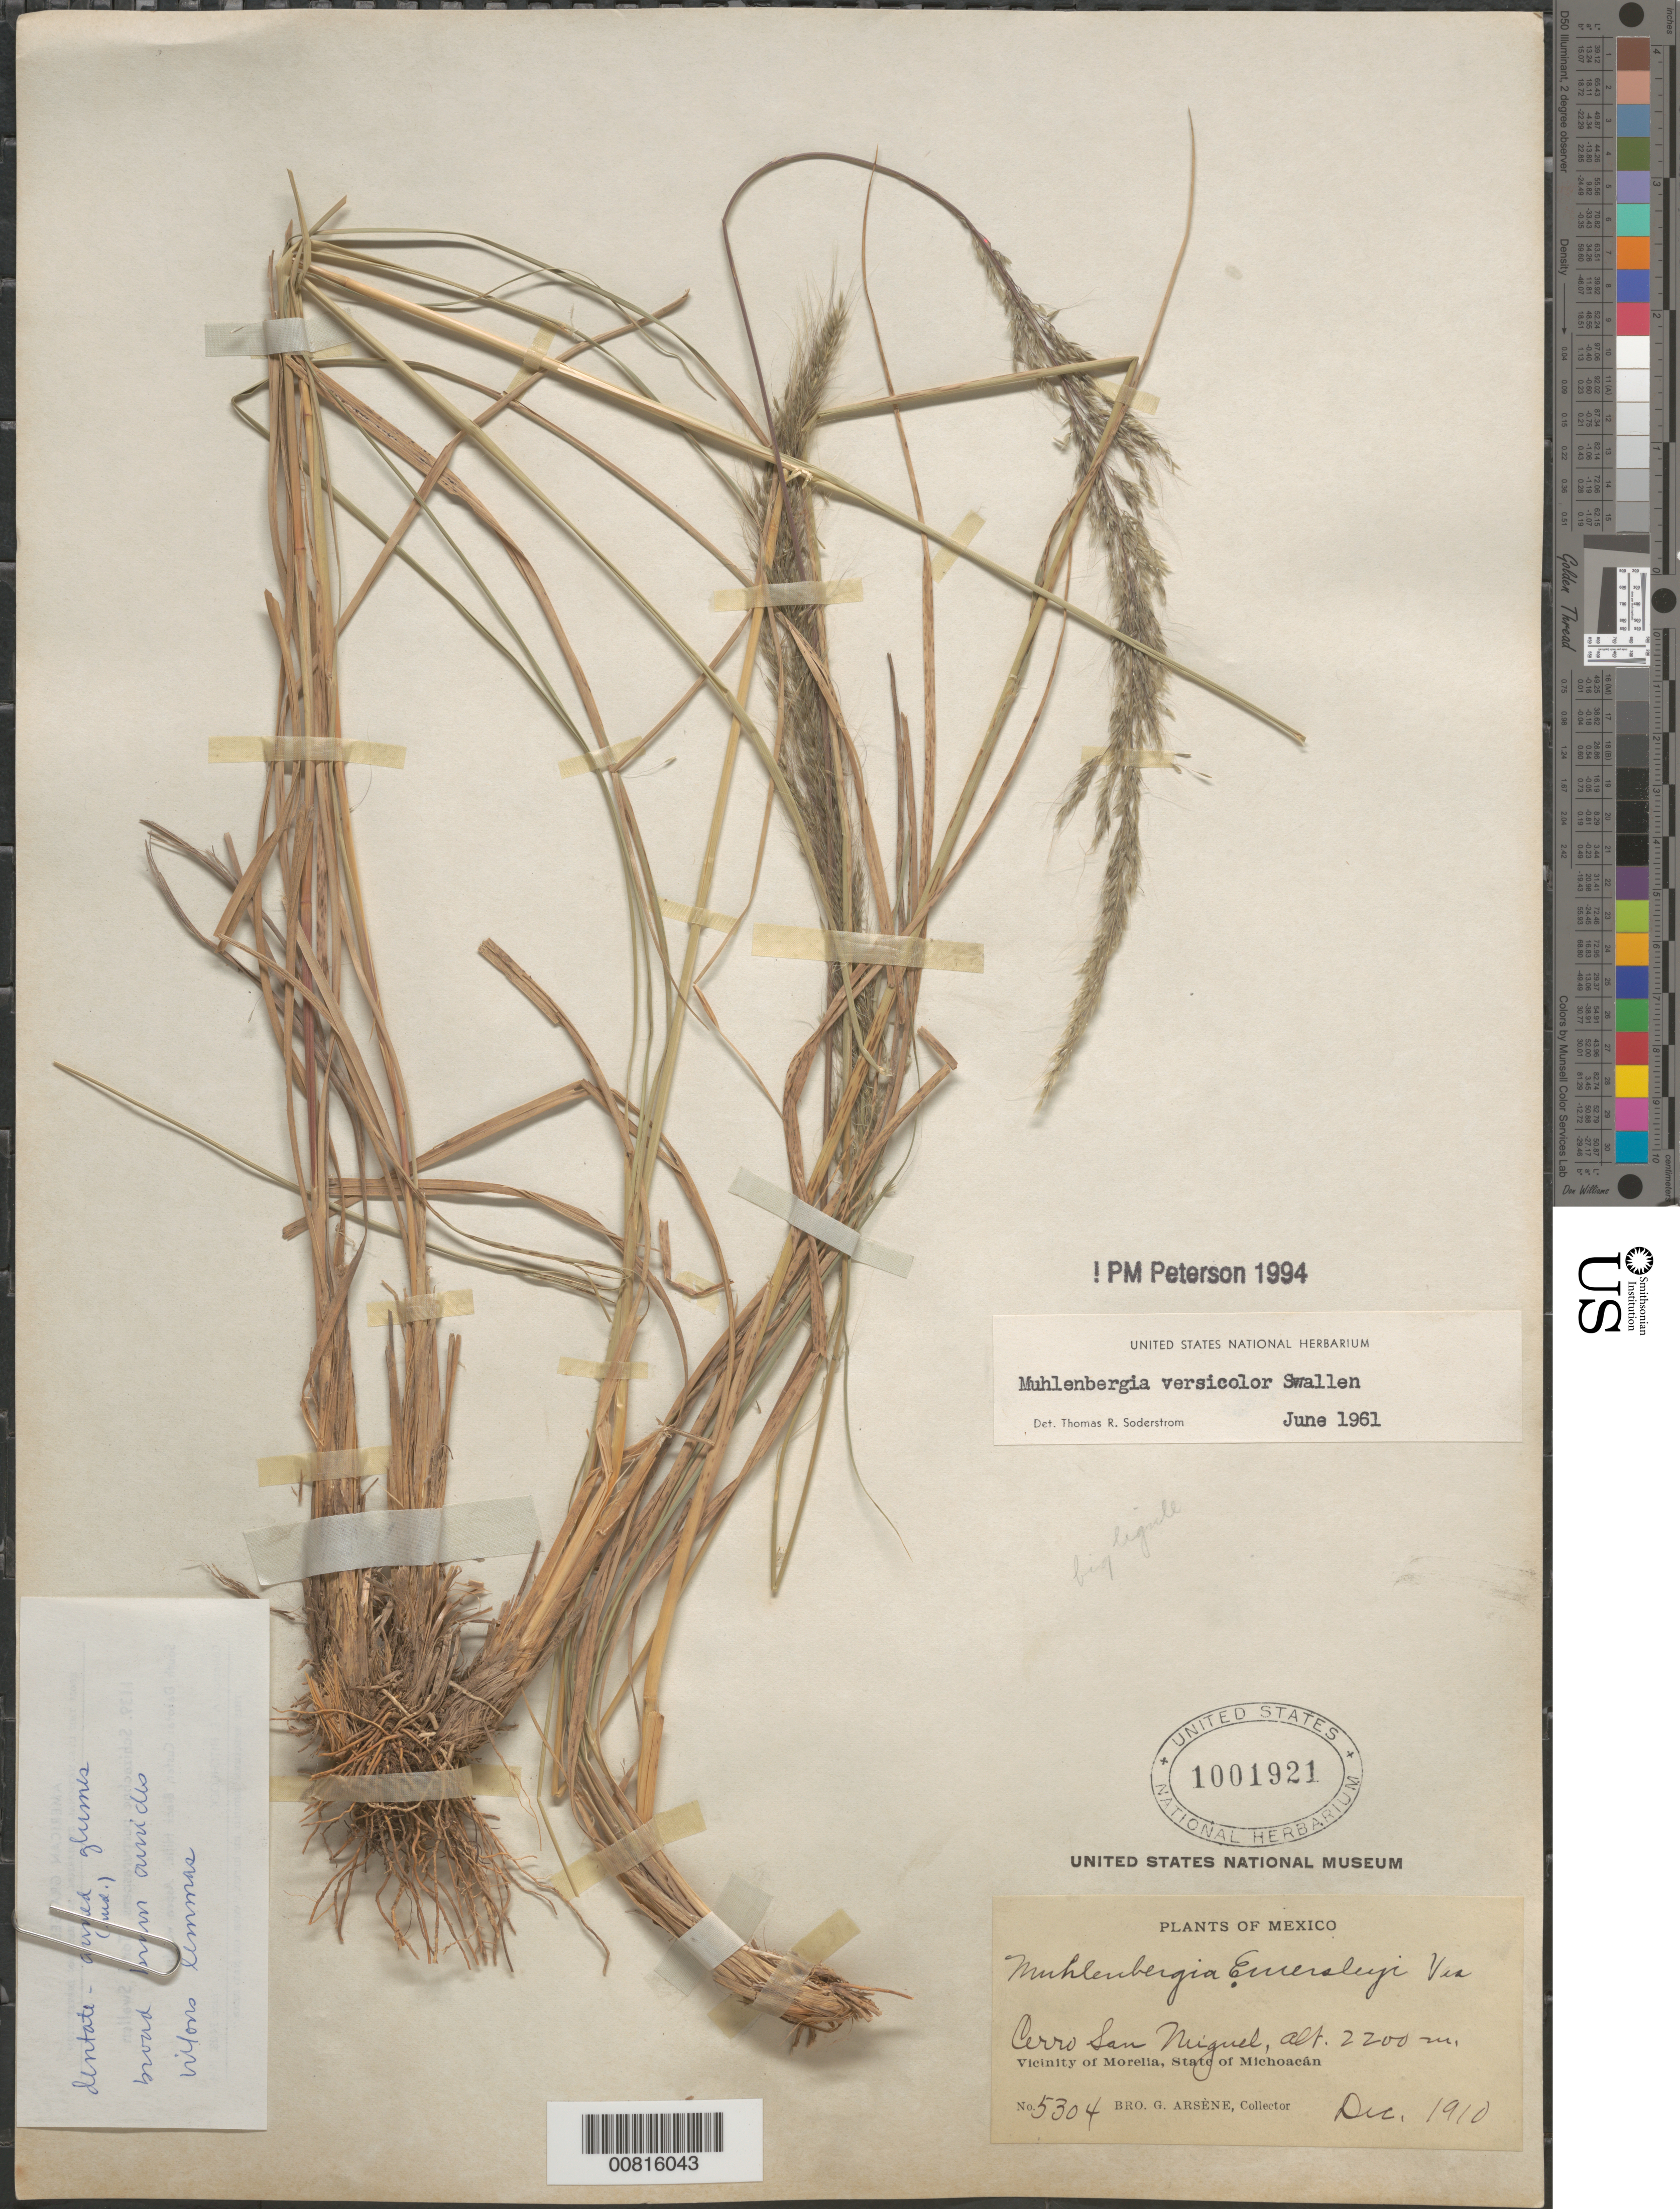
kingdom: Plantae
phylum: Tracheophyta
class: Liliopsida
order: Poales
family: Poaceae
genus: Muhlenbergia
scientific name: Muhlenbergia versicolor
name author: Swallen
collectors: Bro. G. Arsène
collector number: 5304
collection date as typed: Dec 1910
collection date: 1910-12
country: Mexico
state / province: Michoacán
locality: Cerro San Miguel, vicinity of Morelia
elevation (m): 2200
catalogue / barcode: US 1001921